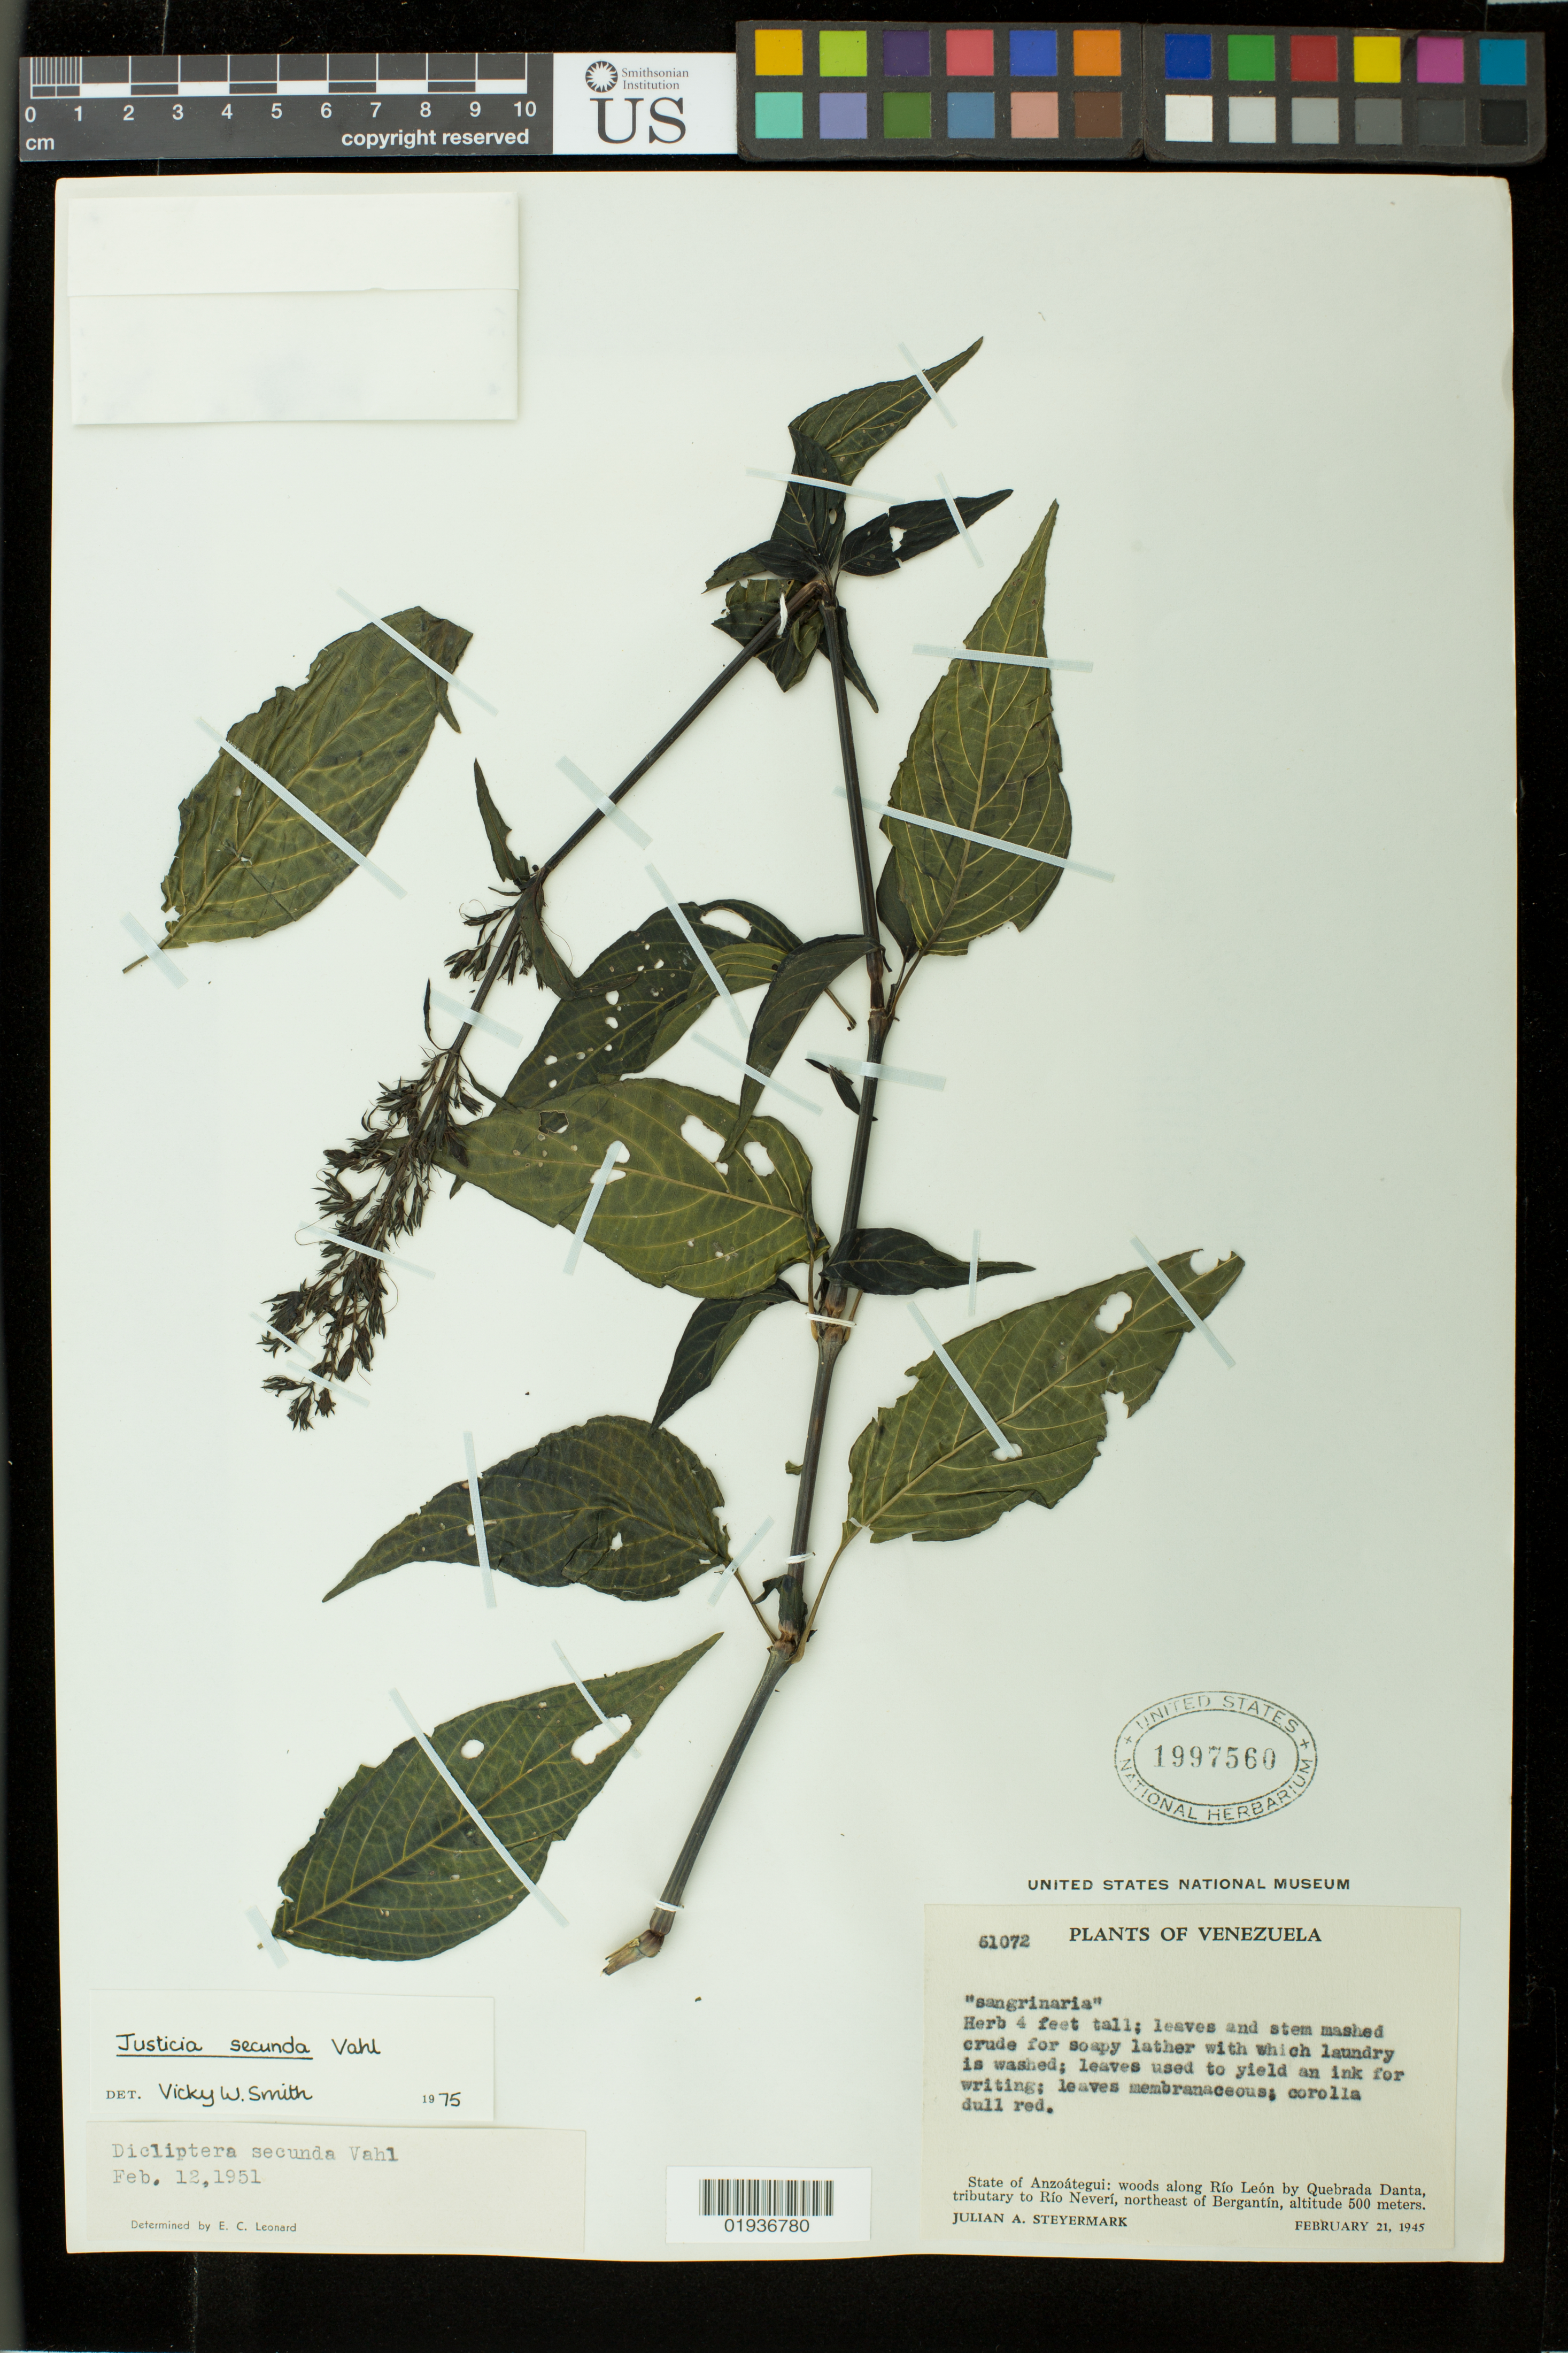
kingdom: Plantae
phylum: Tracheophyta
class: Magnoliopsida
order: Lamiales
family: Acanthaceae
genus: Justicia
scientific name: Justicia secunda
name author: Vahl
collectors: J. Steyermark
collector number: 61072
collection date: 1945-02-21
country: Venezuela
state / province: Anzoategui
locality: woods along Rio Leon by Quebrada Danta, tributary to Rio Neveri, northeast of Bergantin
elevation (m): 500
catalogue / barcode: US 1997560